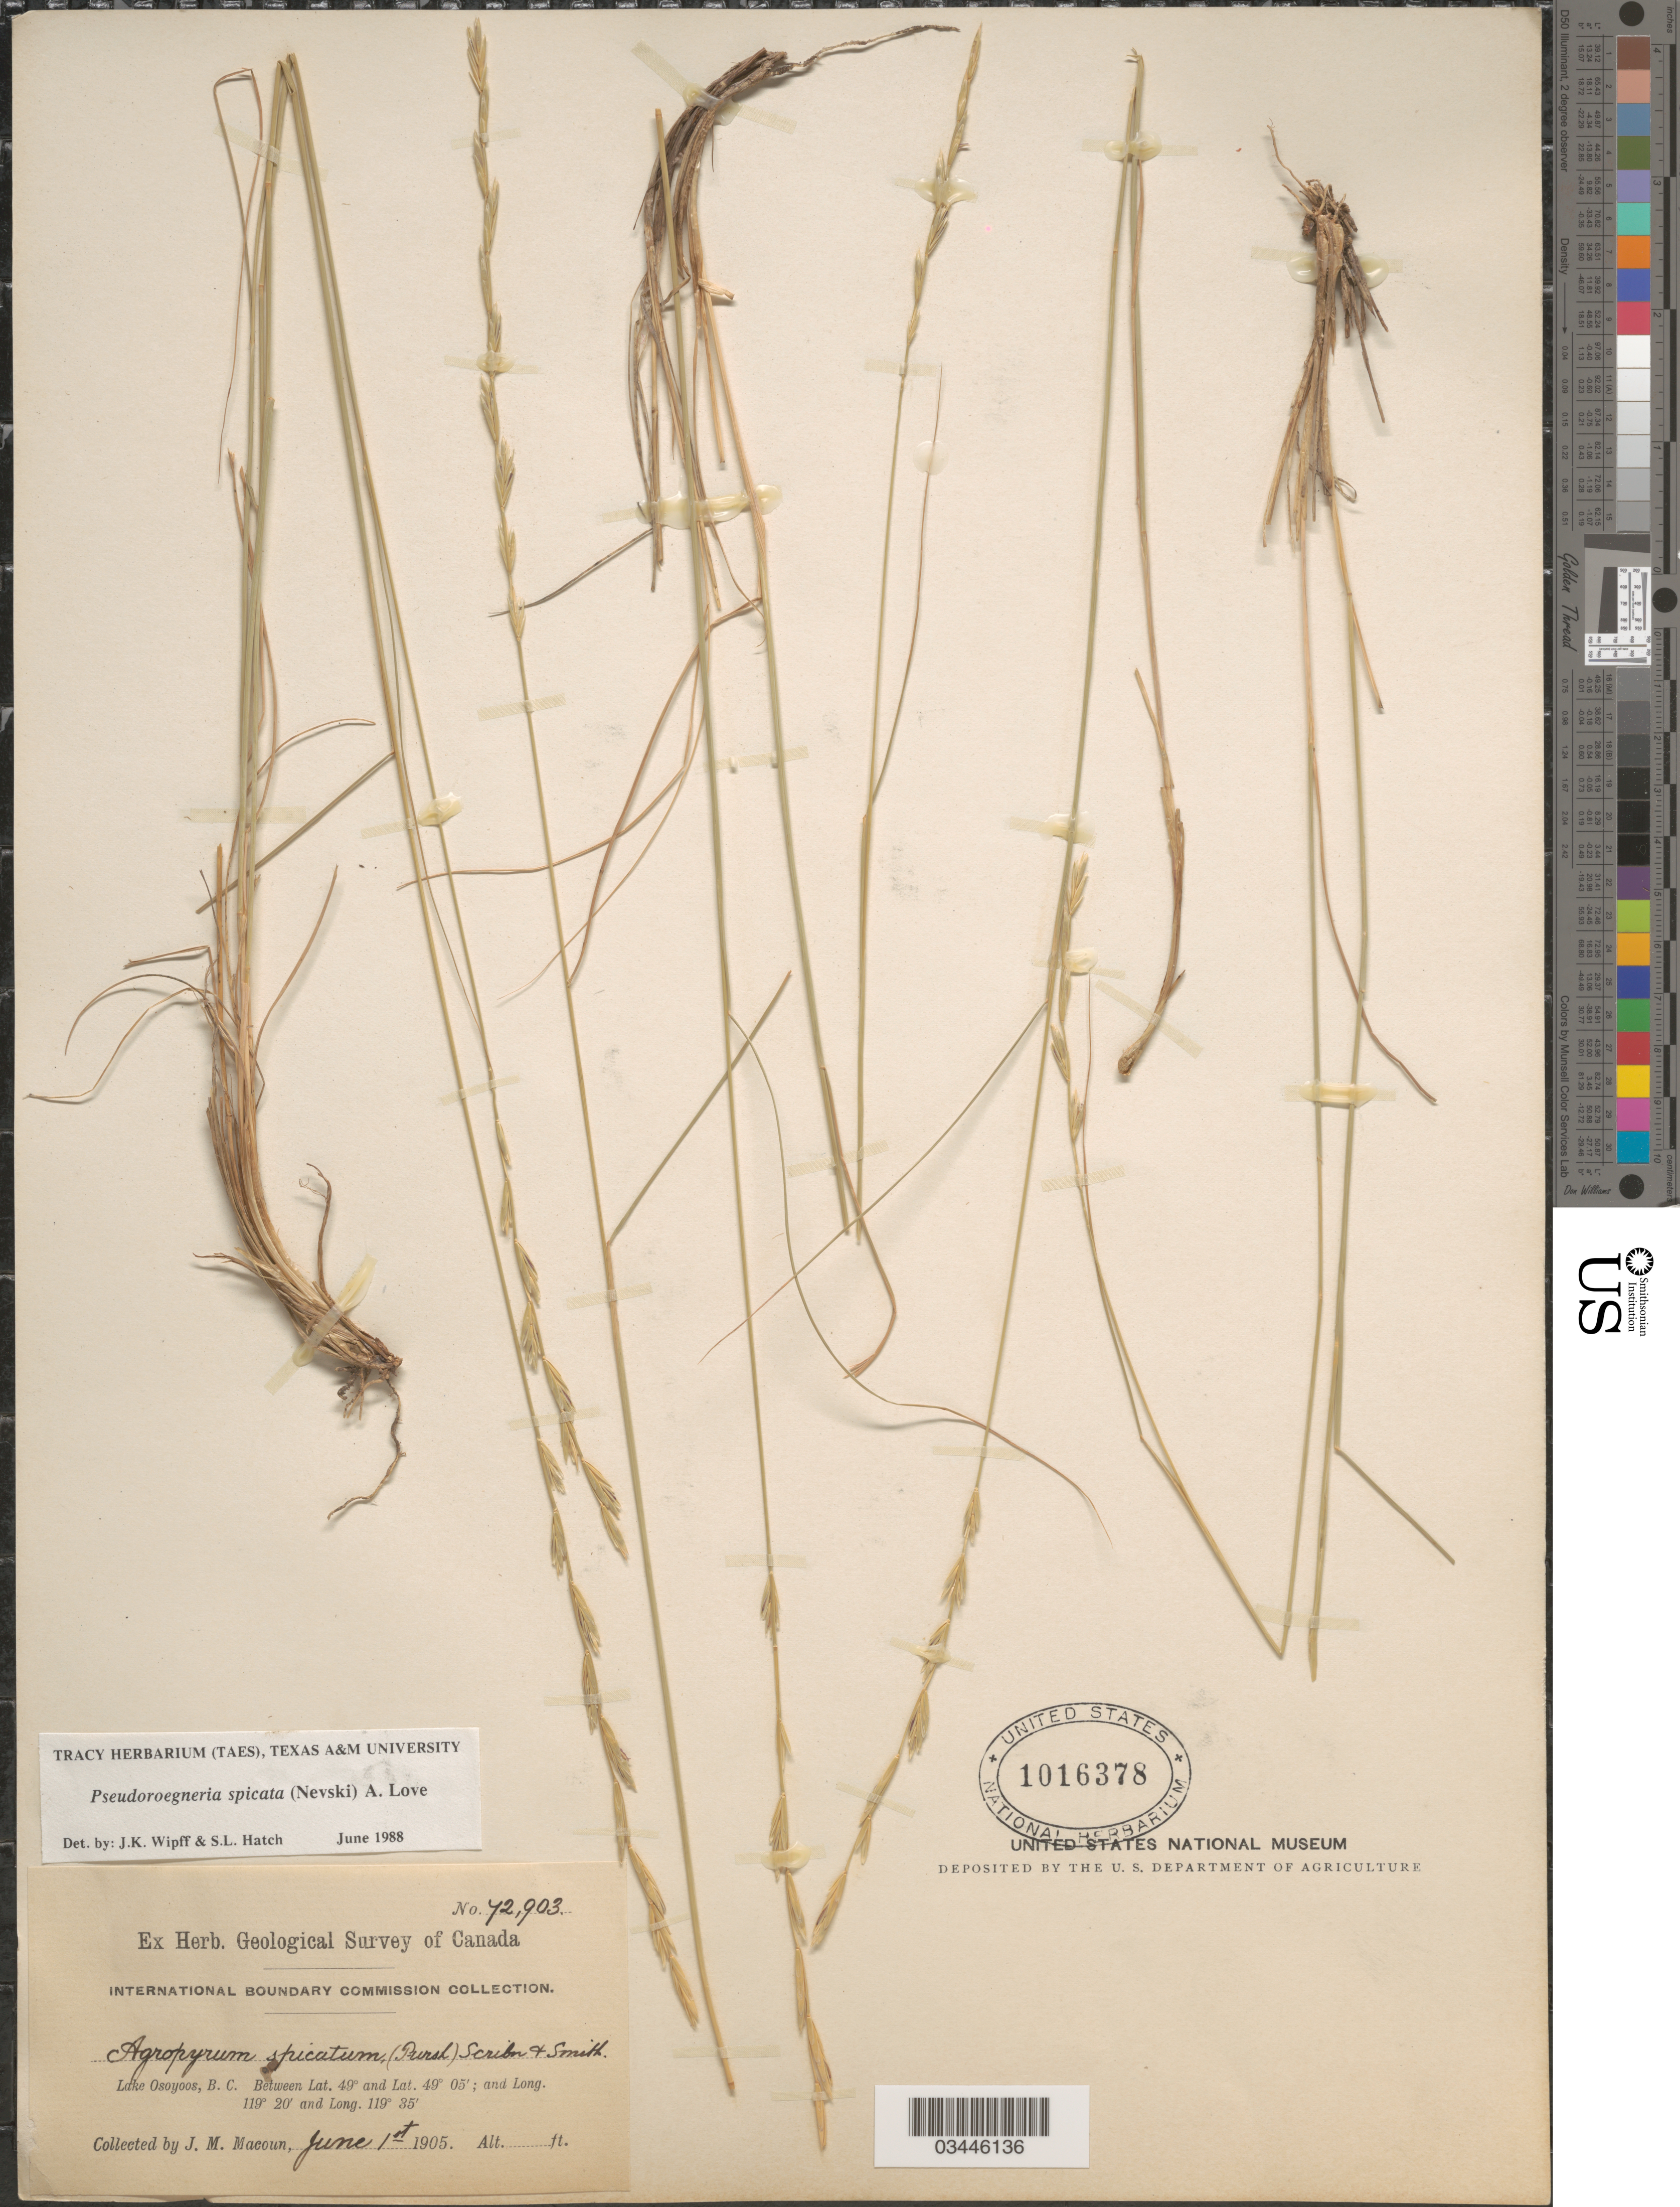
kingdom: Plantae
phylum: Tracheophyta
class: Liliopsida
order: Poales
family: Poaceae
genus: Pseudoroegneria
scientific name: Pseudoroegneria spicata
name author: (Pursh) Á. Löve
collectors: J. M. Macoun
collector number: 72903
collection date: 1905-06-01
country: Canada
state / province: British Columbia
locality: Herb. Geological Survey of Canada. Lake Osoyoos.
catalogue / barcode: US 1016378